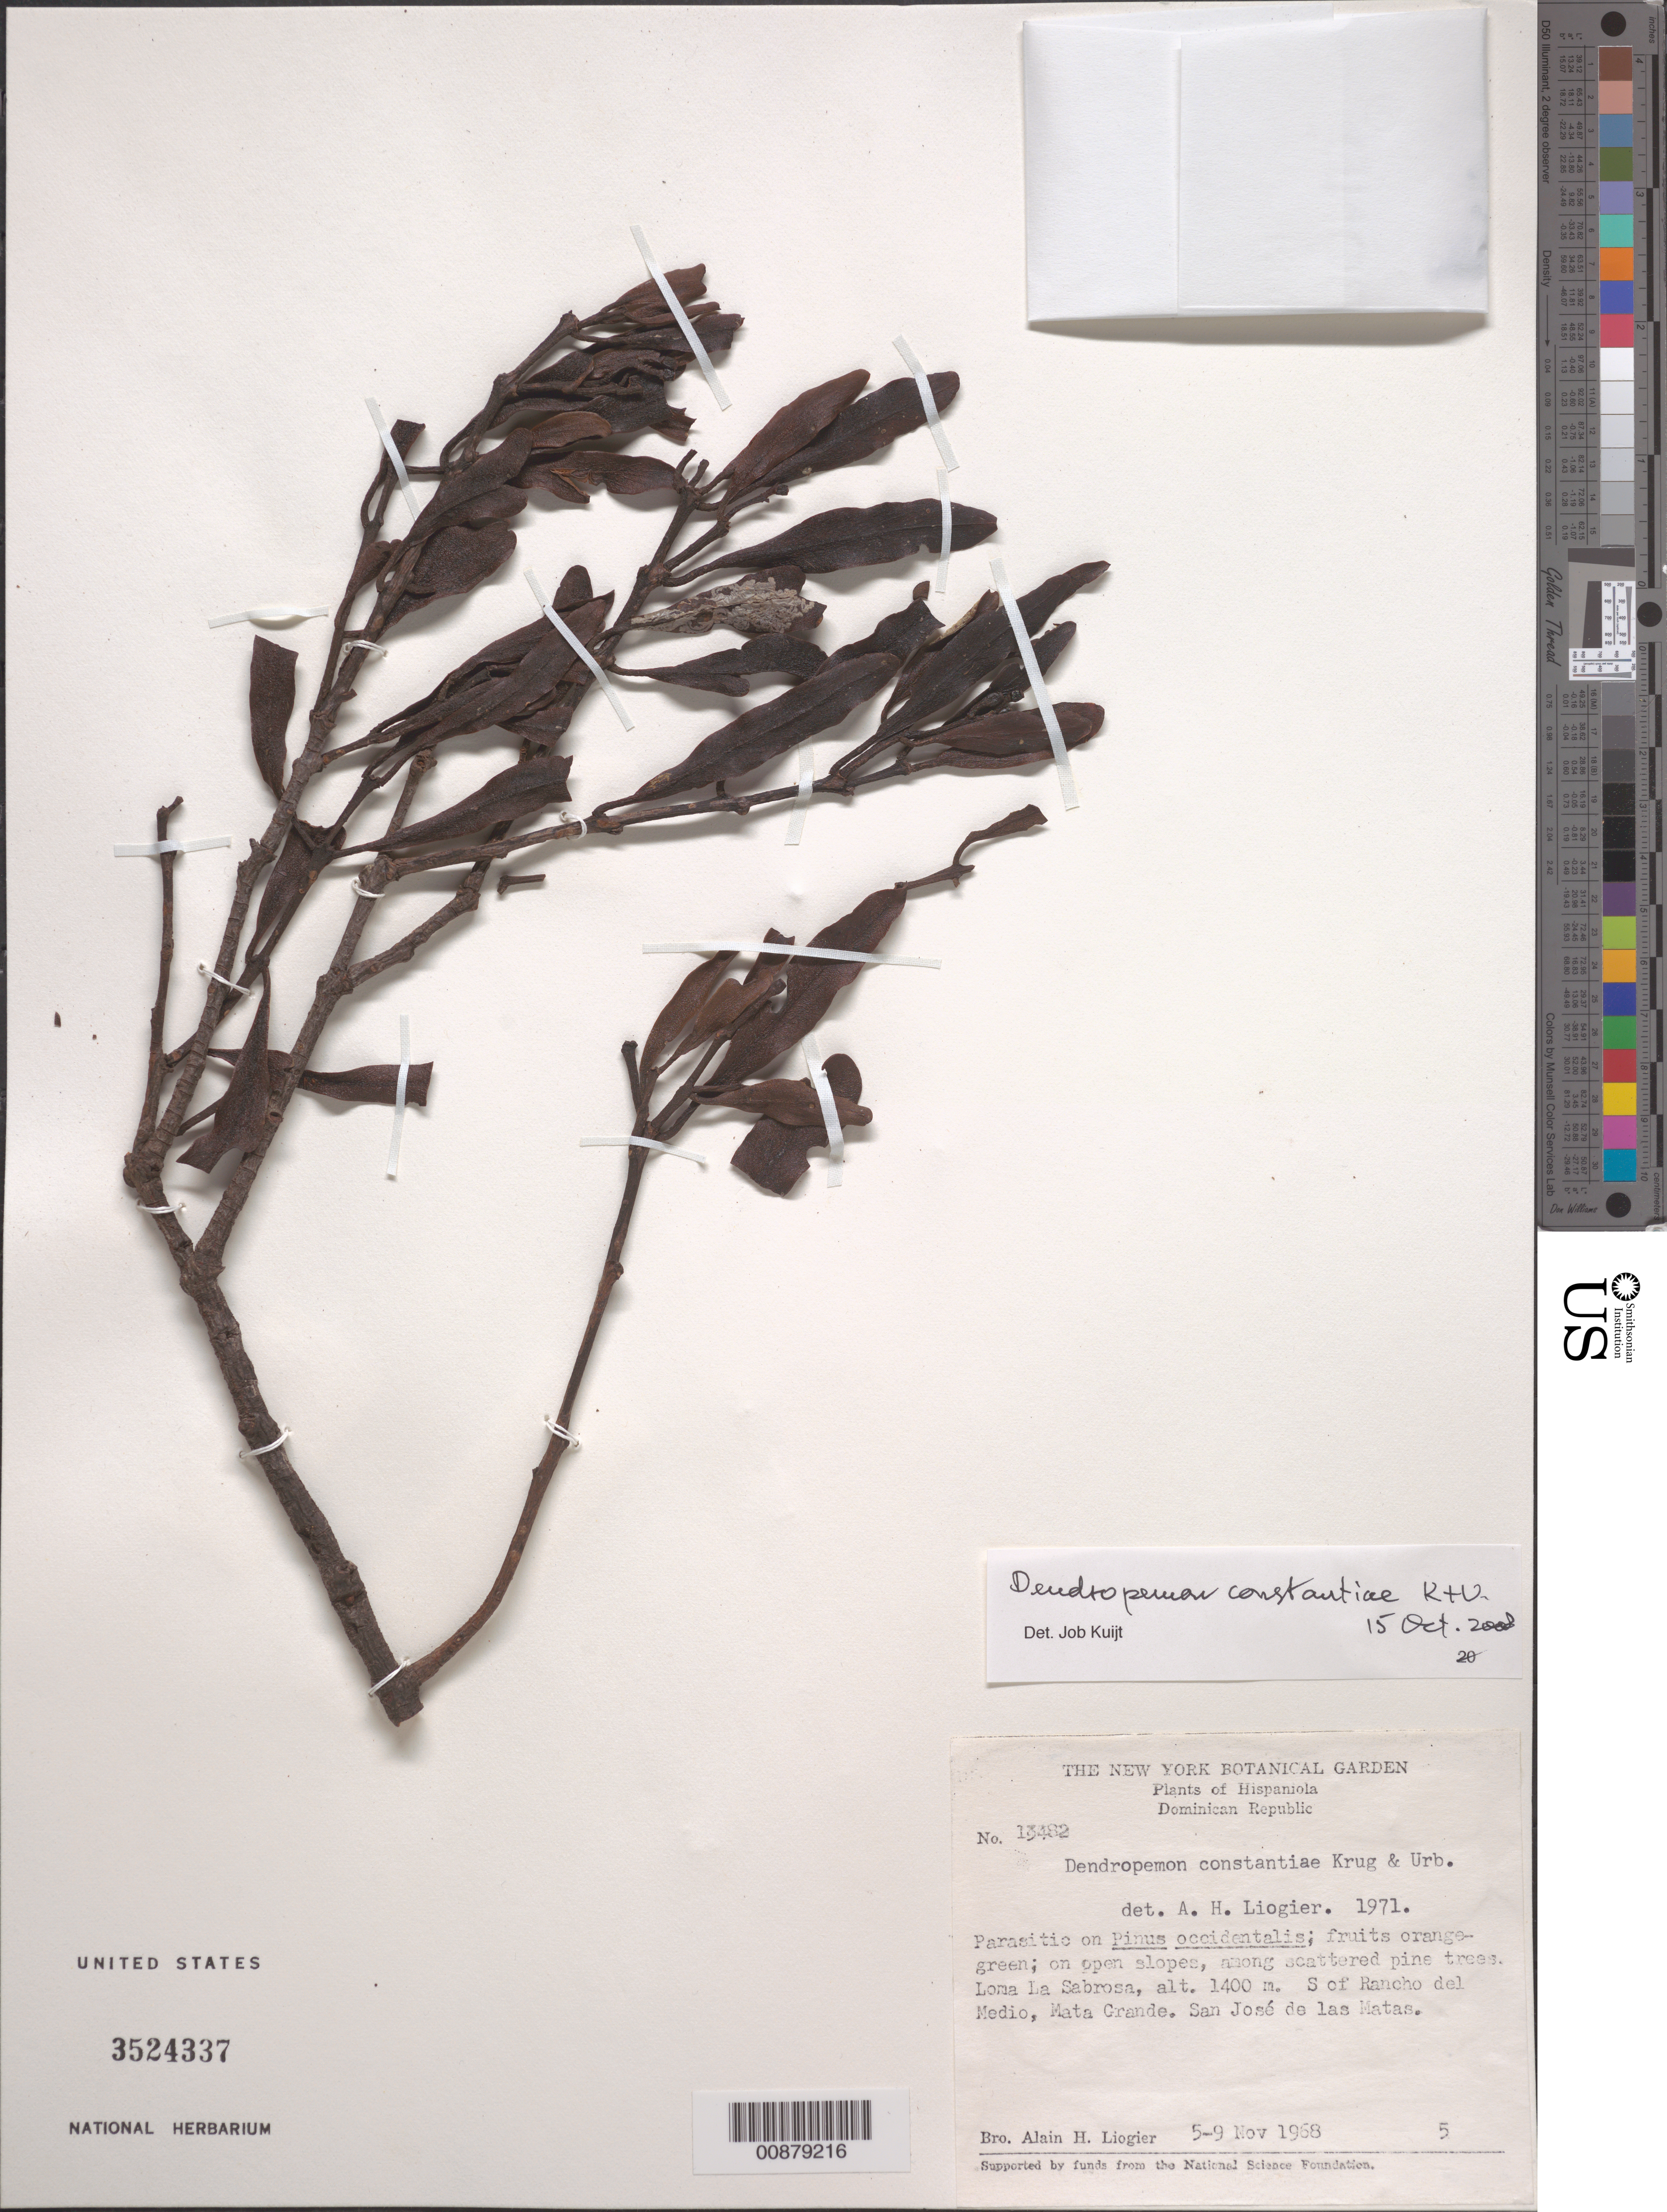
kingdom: Plantae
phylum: Tracheophyta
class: Magnoliopsida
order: Santalales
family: Loranthaceae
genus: Dendropemon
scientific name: Dendropemon constantiae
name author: Krug & Urb.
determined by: Liogier, Alain H.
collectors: A. H. Liogier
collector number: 13482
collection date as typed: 05 Nov 1968 to 09 Nov 1968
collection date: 1968-11-05/1968-11-09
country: Dominican Republic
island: Hispaniola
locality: Loma La Sabrosa, S of Rancho del Medio, Mata Grande. San José de las Matas.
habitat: on slopes among scattered pine trees.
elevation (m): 1400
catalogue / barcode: US 3524337